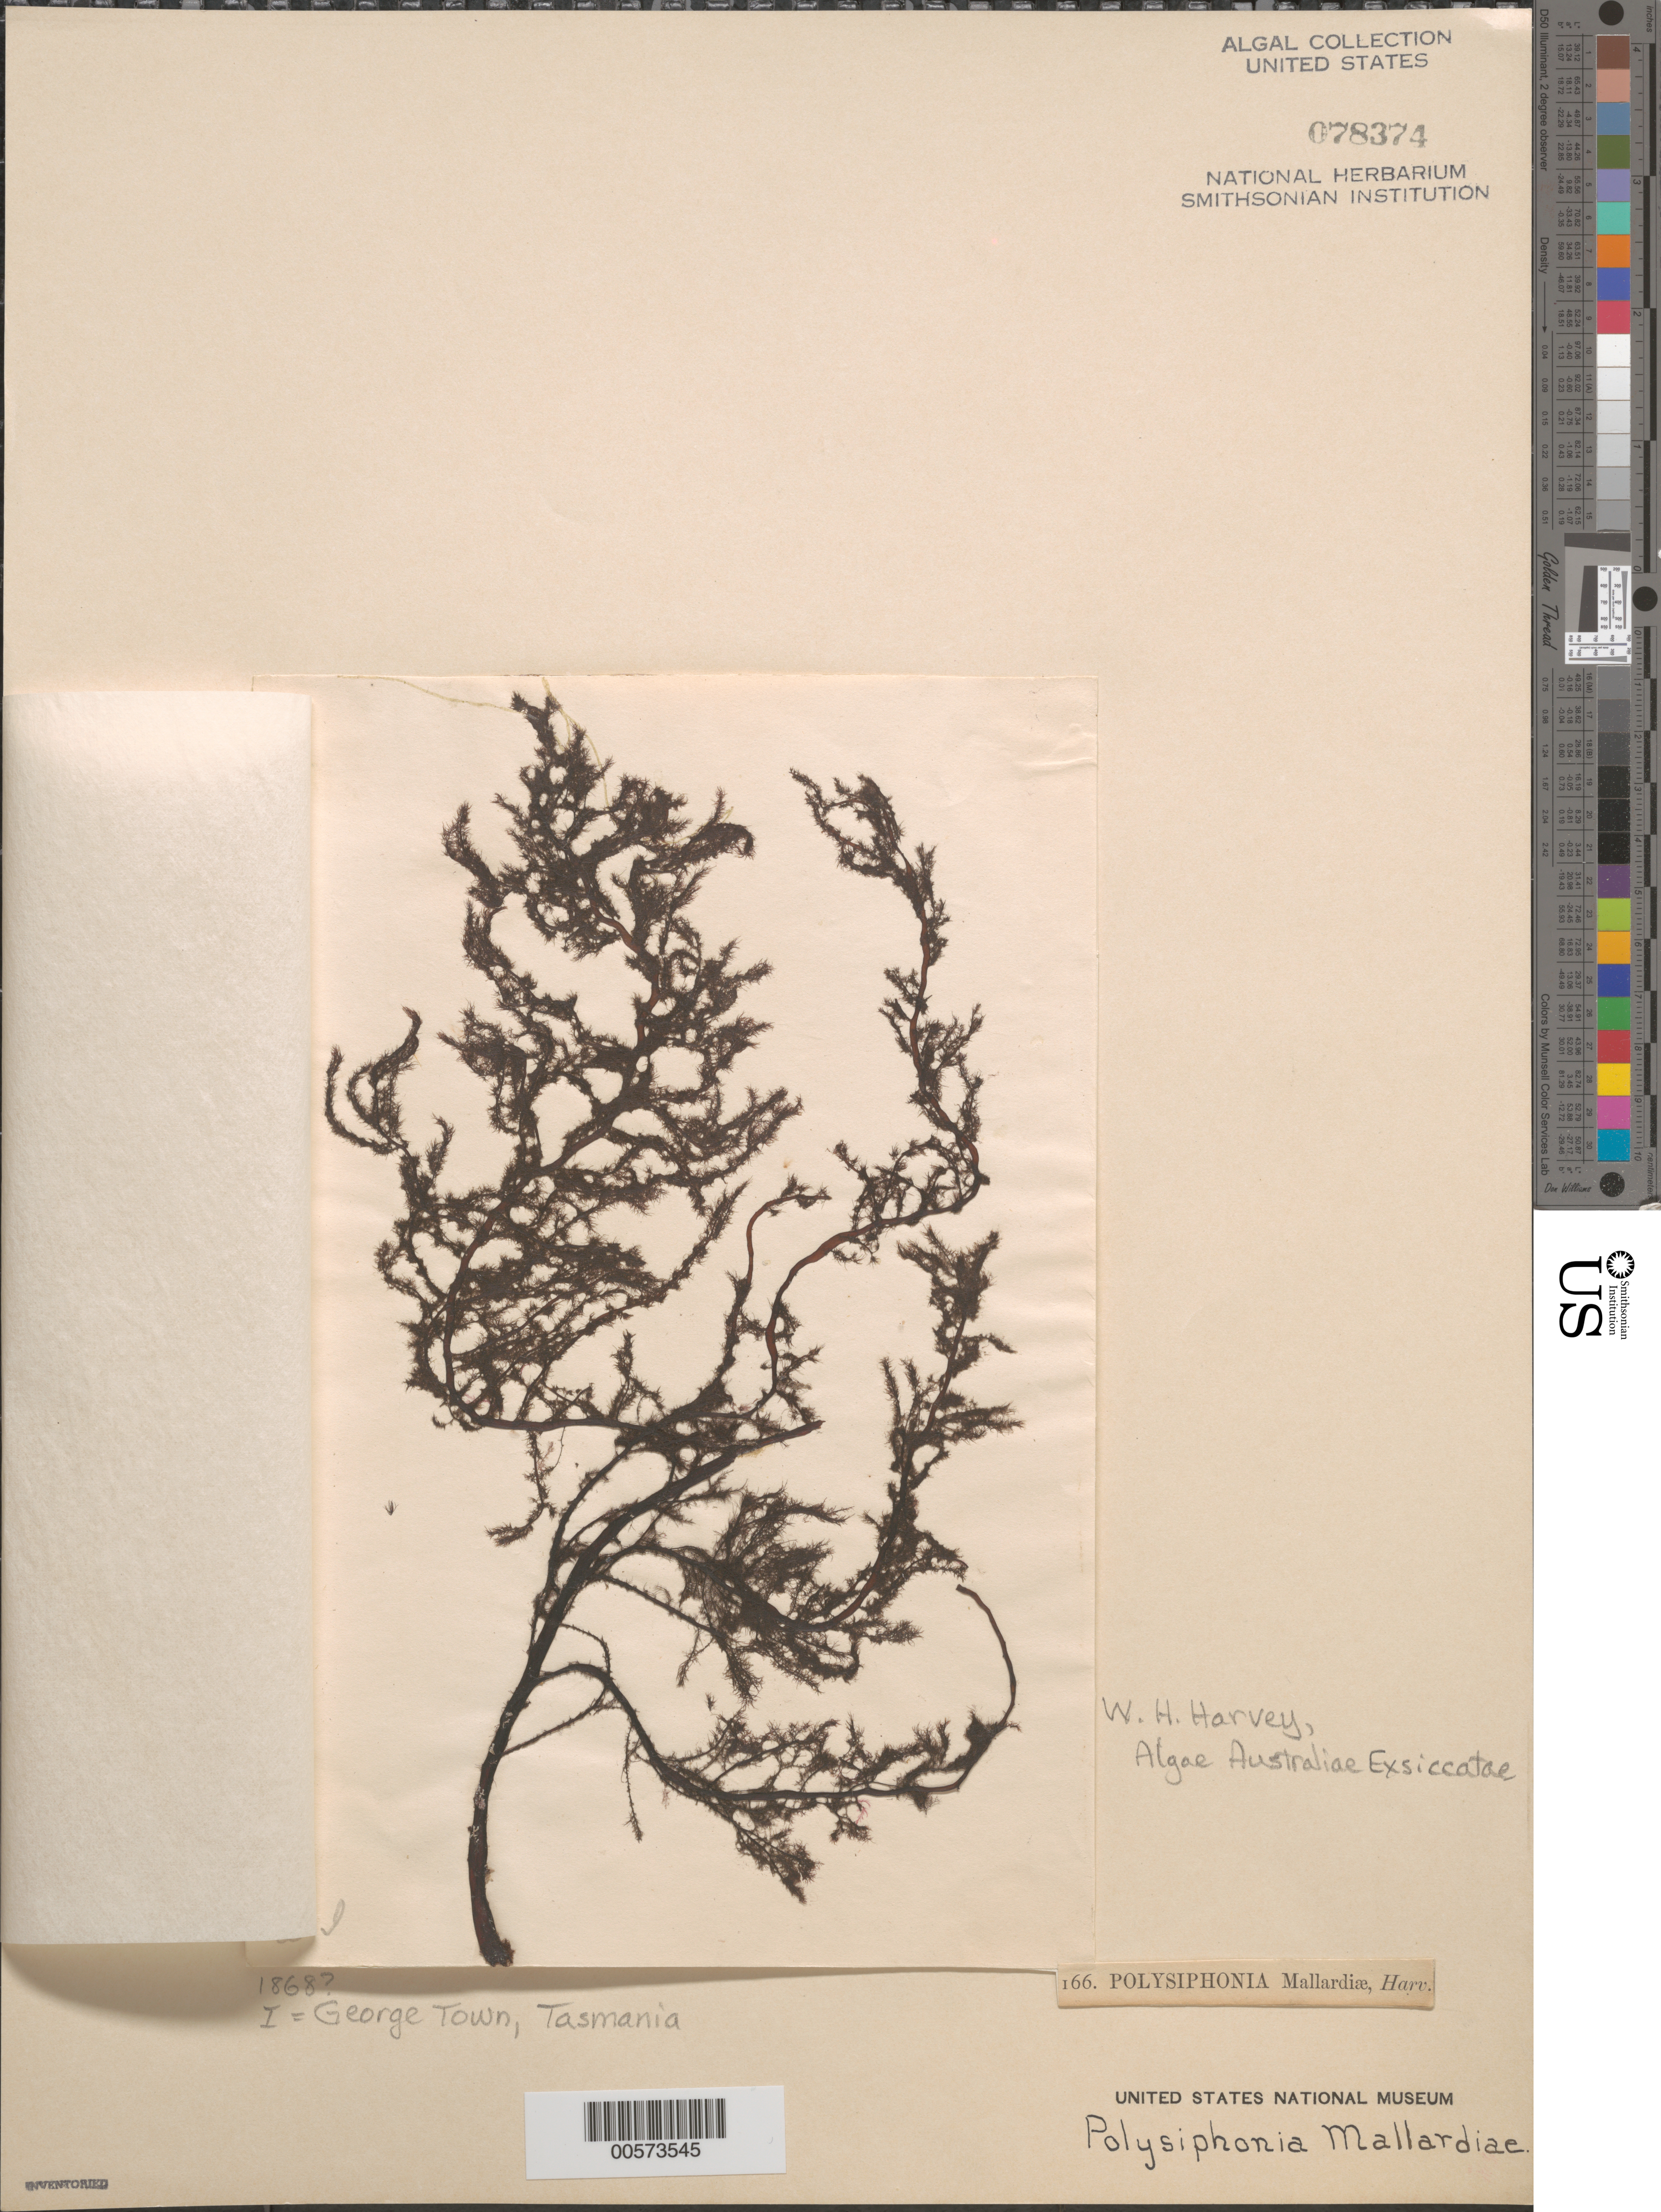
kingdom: Plantae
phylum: Rhodophyta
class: Florideophyceae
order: Ceramiales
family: Rhodomelaceae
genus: Echinothamnion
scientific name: Echinothamnion mallardia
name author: (Harv.) Kylin ex P.C. Silva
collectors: W. Harvey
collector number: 166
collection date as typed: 1868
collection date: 1868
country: Australia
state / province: Tasmania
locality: George Town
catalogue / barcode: US 78374